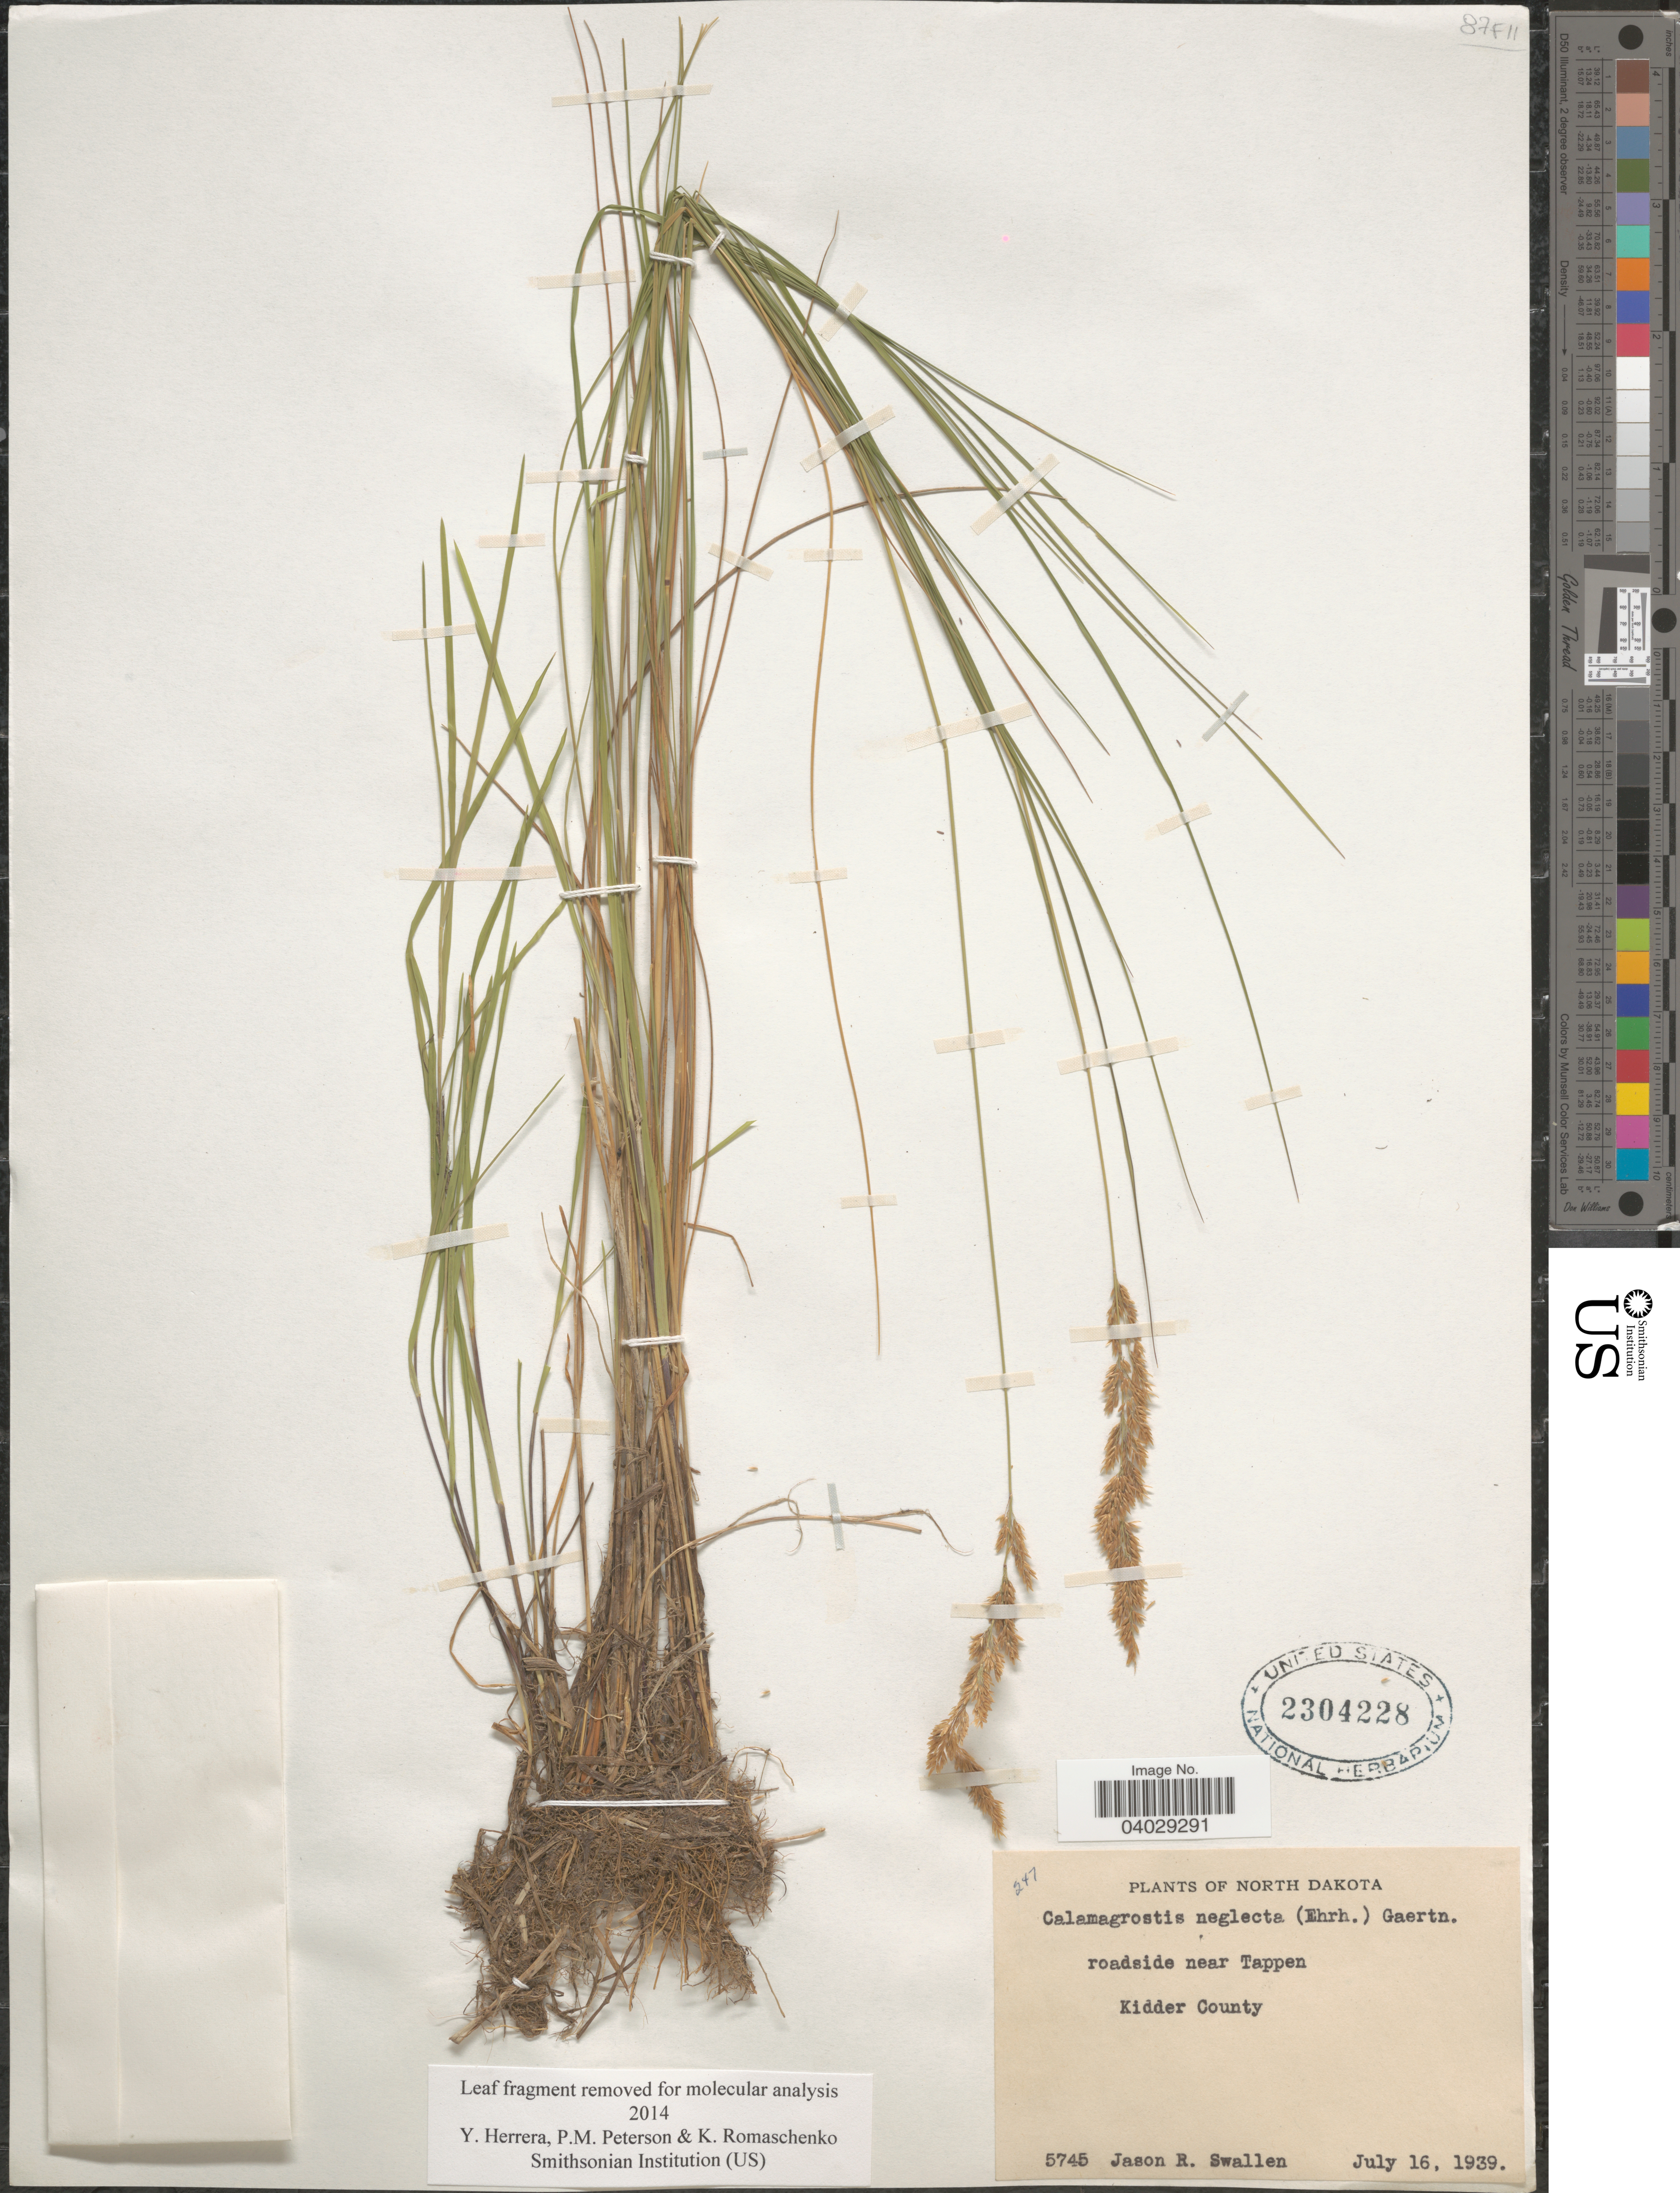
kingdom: Plantae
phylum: Tracheophyta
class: Liliopsida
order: Poales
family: Poaceae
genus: Calamagrostis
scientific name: Calamagrostis neglecta (Ehrh.) Gaertner et al.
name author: (Ehrhart) G. Gaertn. et al.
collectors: J. R. Swallen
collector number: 5745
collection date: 1939-07-16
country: United States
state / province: North Dakota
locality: Roadside near Tappen. Kidder County.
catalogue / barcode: US 2304228